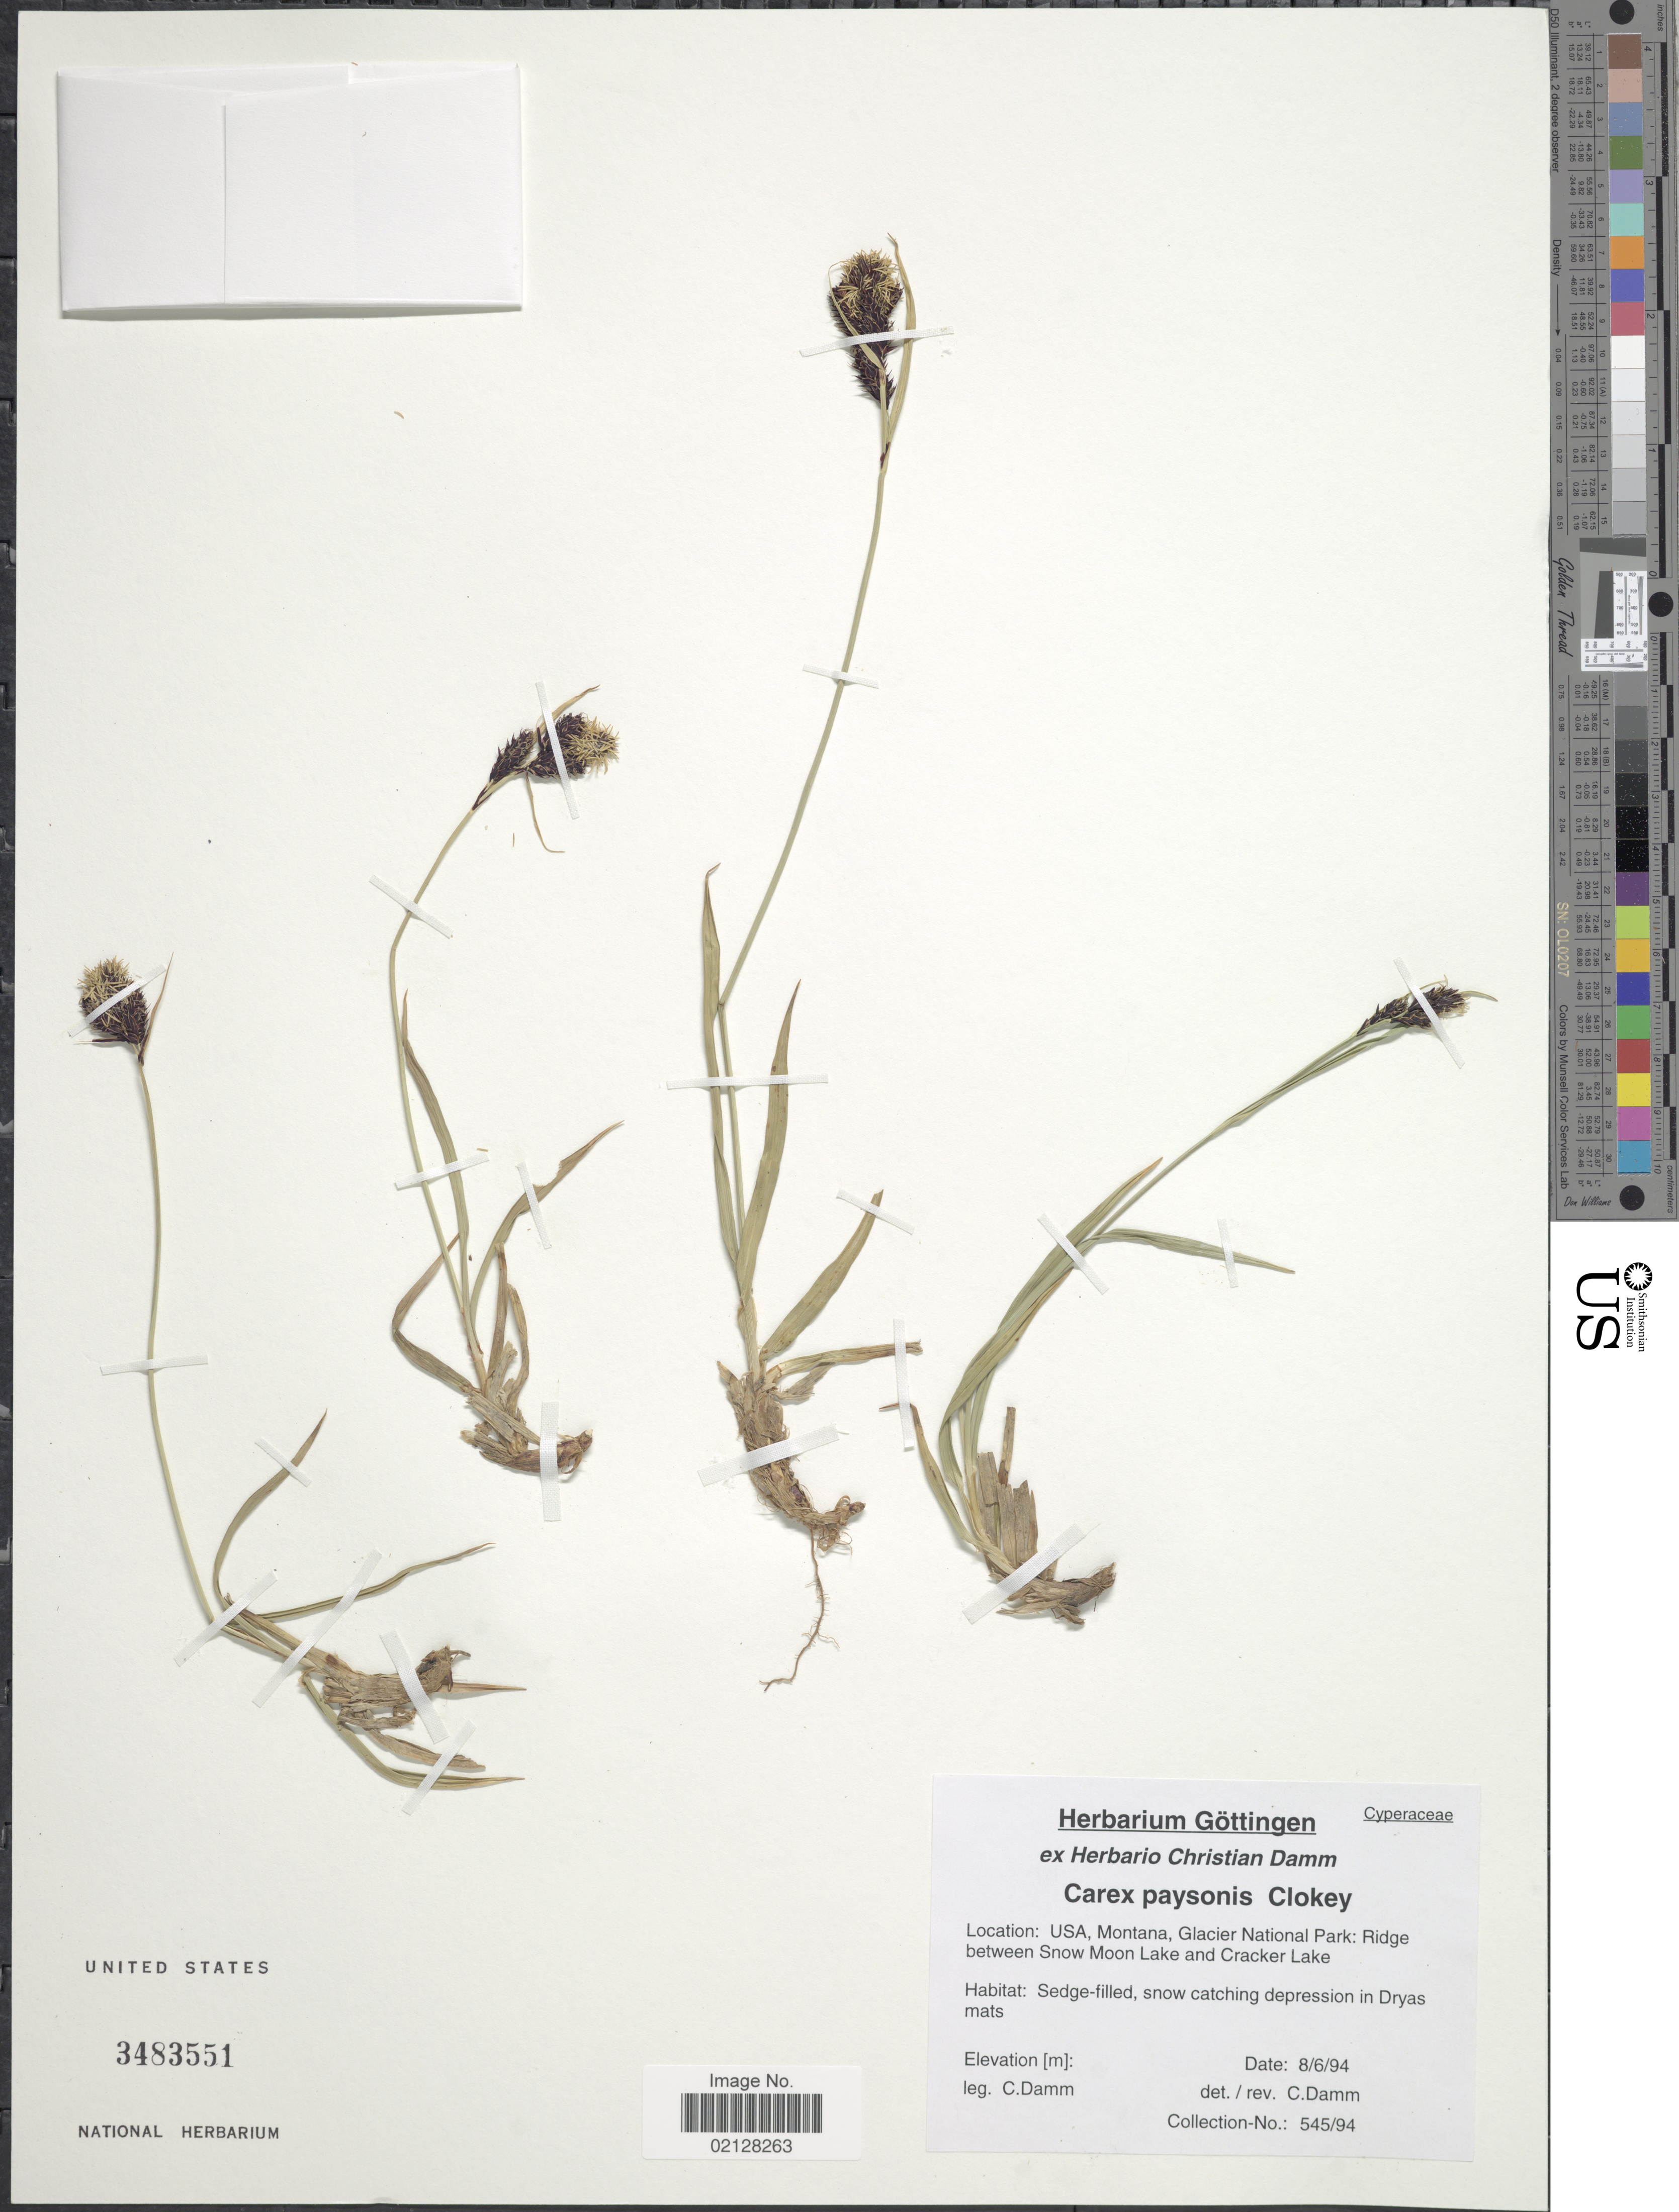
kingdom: Plantae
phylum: Tracheophyta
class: Liliopsida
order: Poales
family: Cyperaceae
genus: Carex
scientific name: Carex paysonis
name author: Clokey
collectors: C. Damm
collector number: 545/94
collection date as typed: Transcribed d/m/y: 6/8/94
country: United States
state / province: Montana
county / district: Glacier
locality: Glacier National Park: Ridge between Snow Moon Lake and Cracker Lake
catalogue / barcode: US 3483551